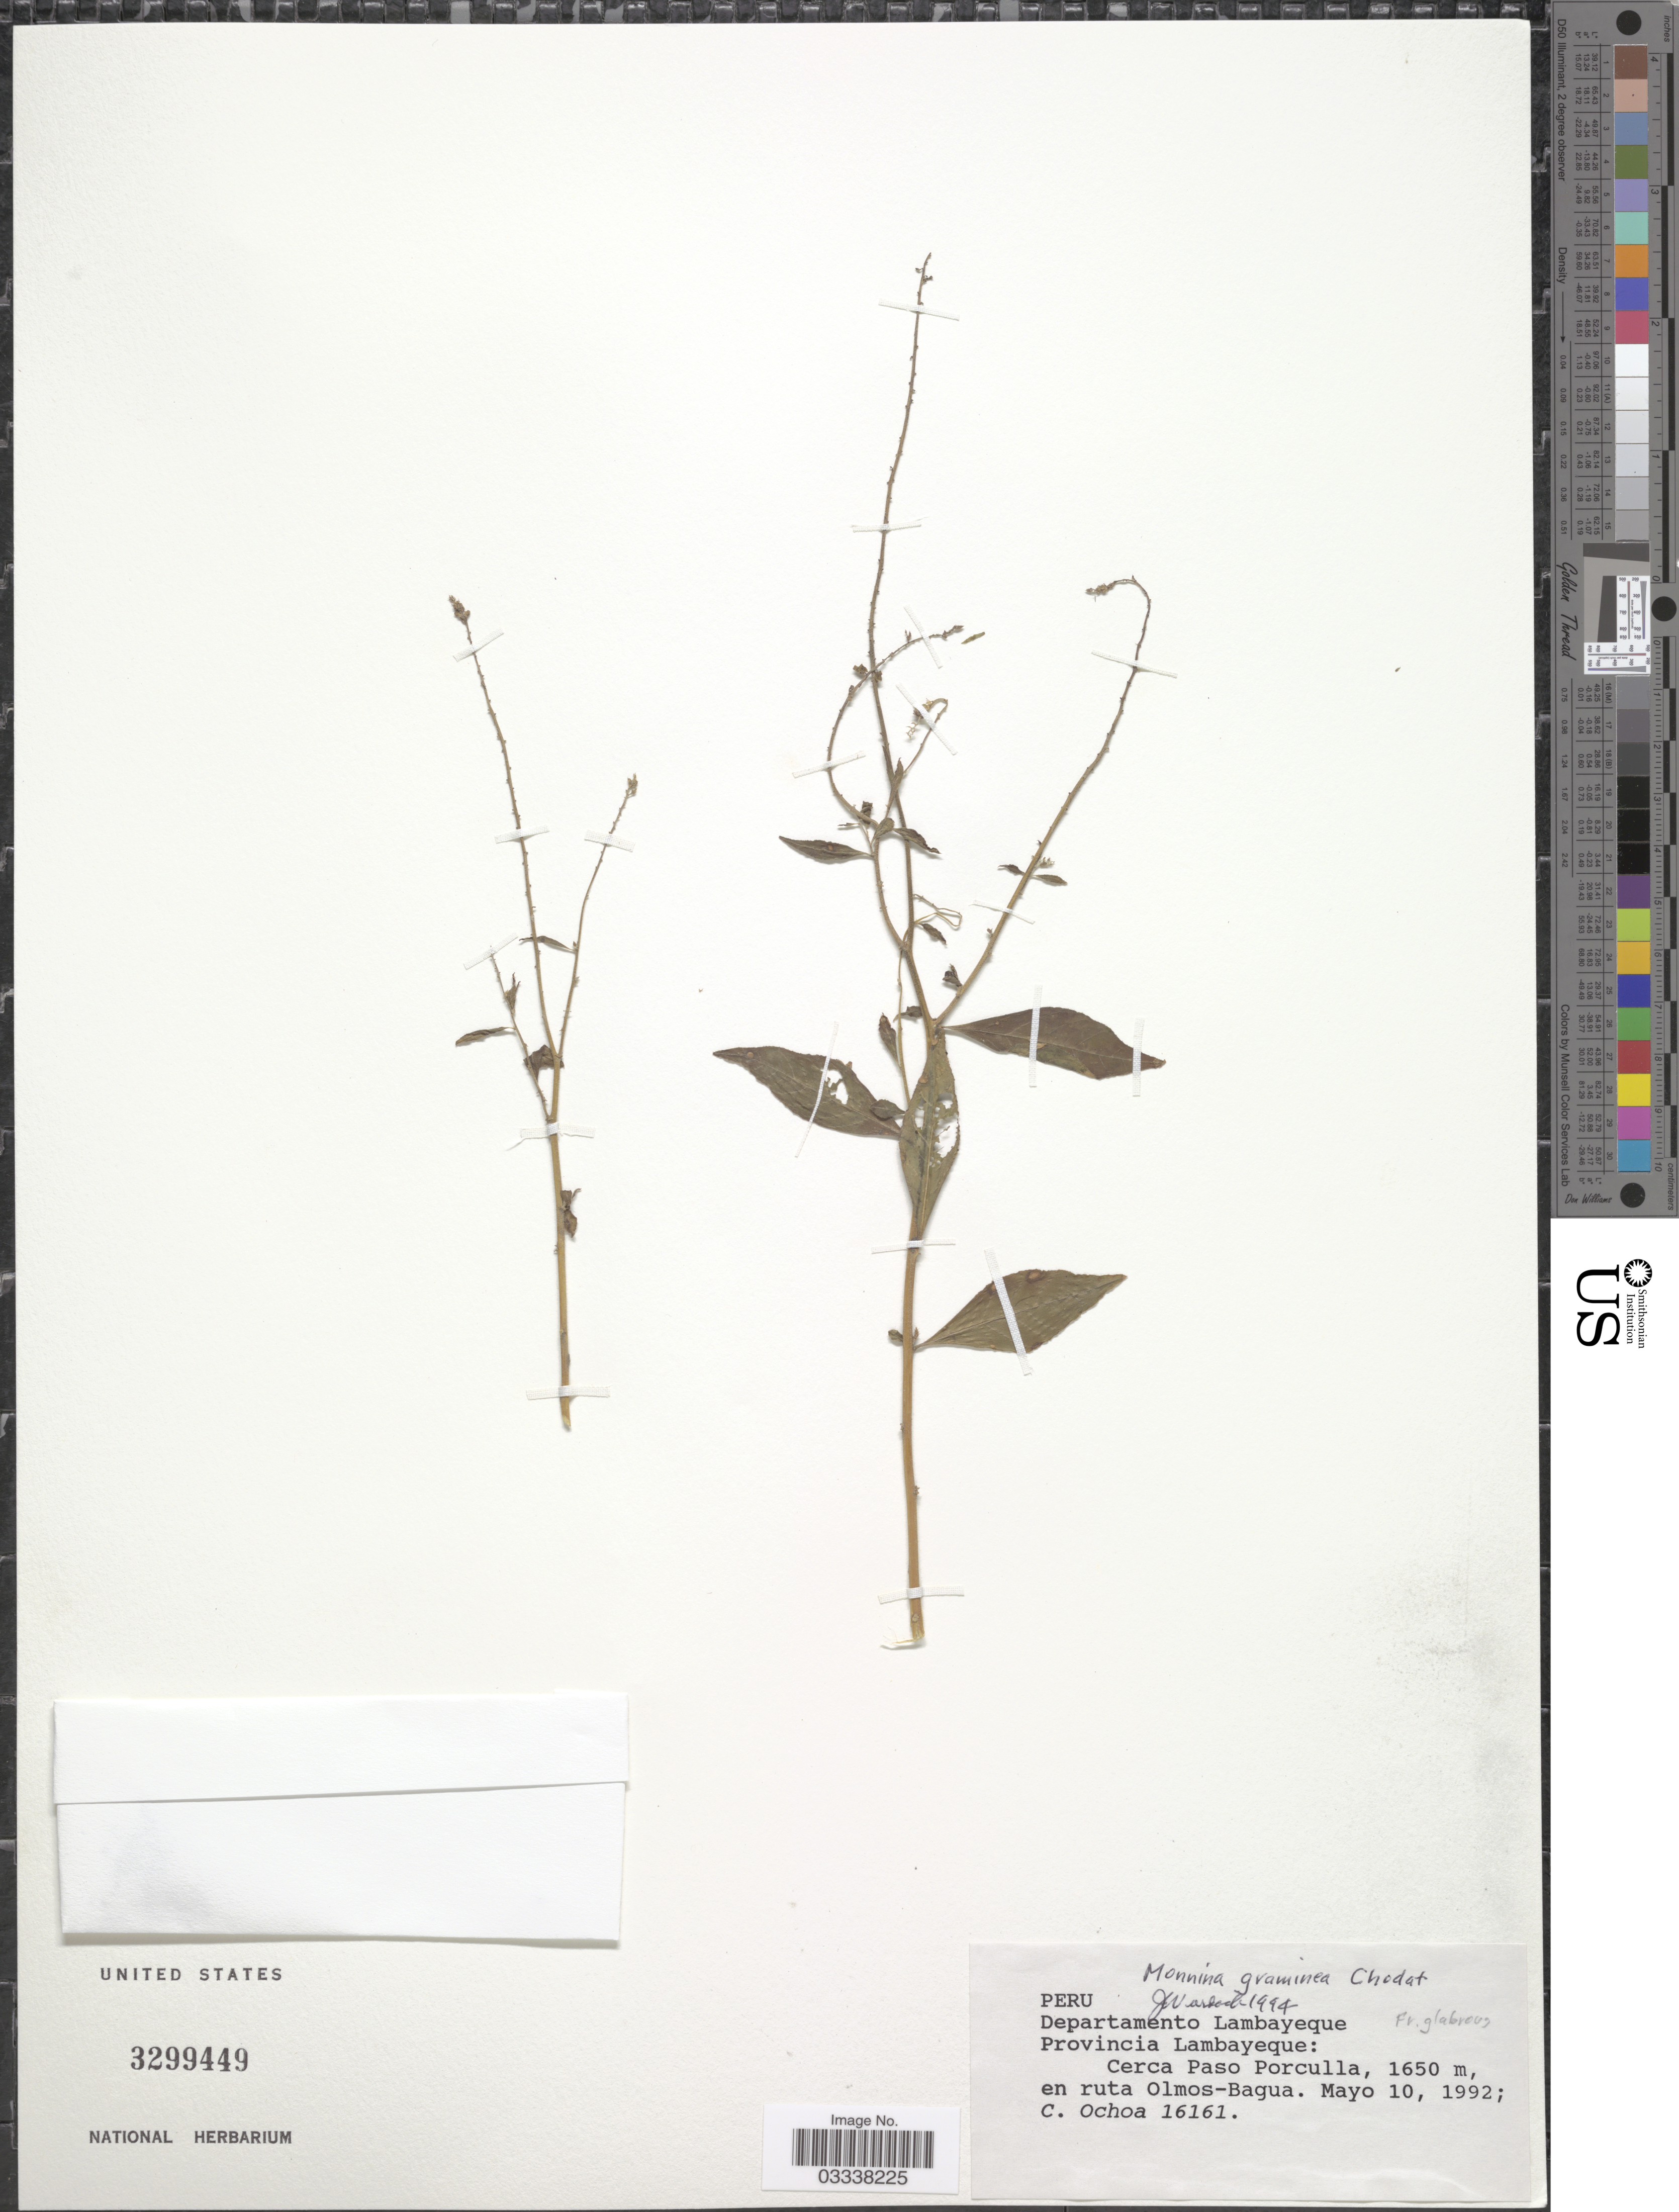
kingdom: Plantae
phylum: Tracheophyta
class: Magnoliopsida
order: Fabales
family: Polygalaceae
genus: Monnina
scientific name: Monnina graminea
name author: Chodat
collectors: C. Ochoa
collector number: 16161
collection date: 1992-05-10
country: Peru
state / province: Lambayeque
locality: Departamento Lambayeque. Province Lambayeque: Cerca Paso Porculla, en ruta Olmos-Bagua.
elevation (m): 1650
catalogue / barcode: US 3299449